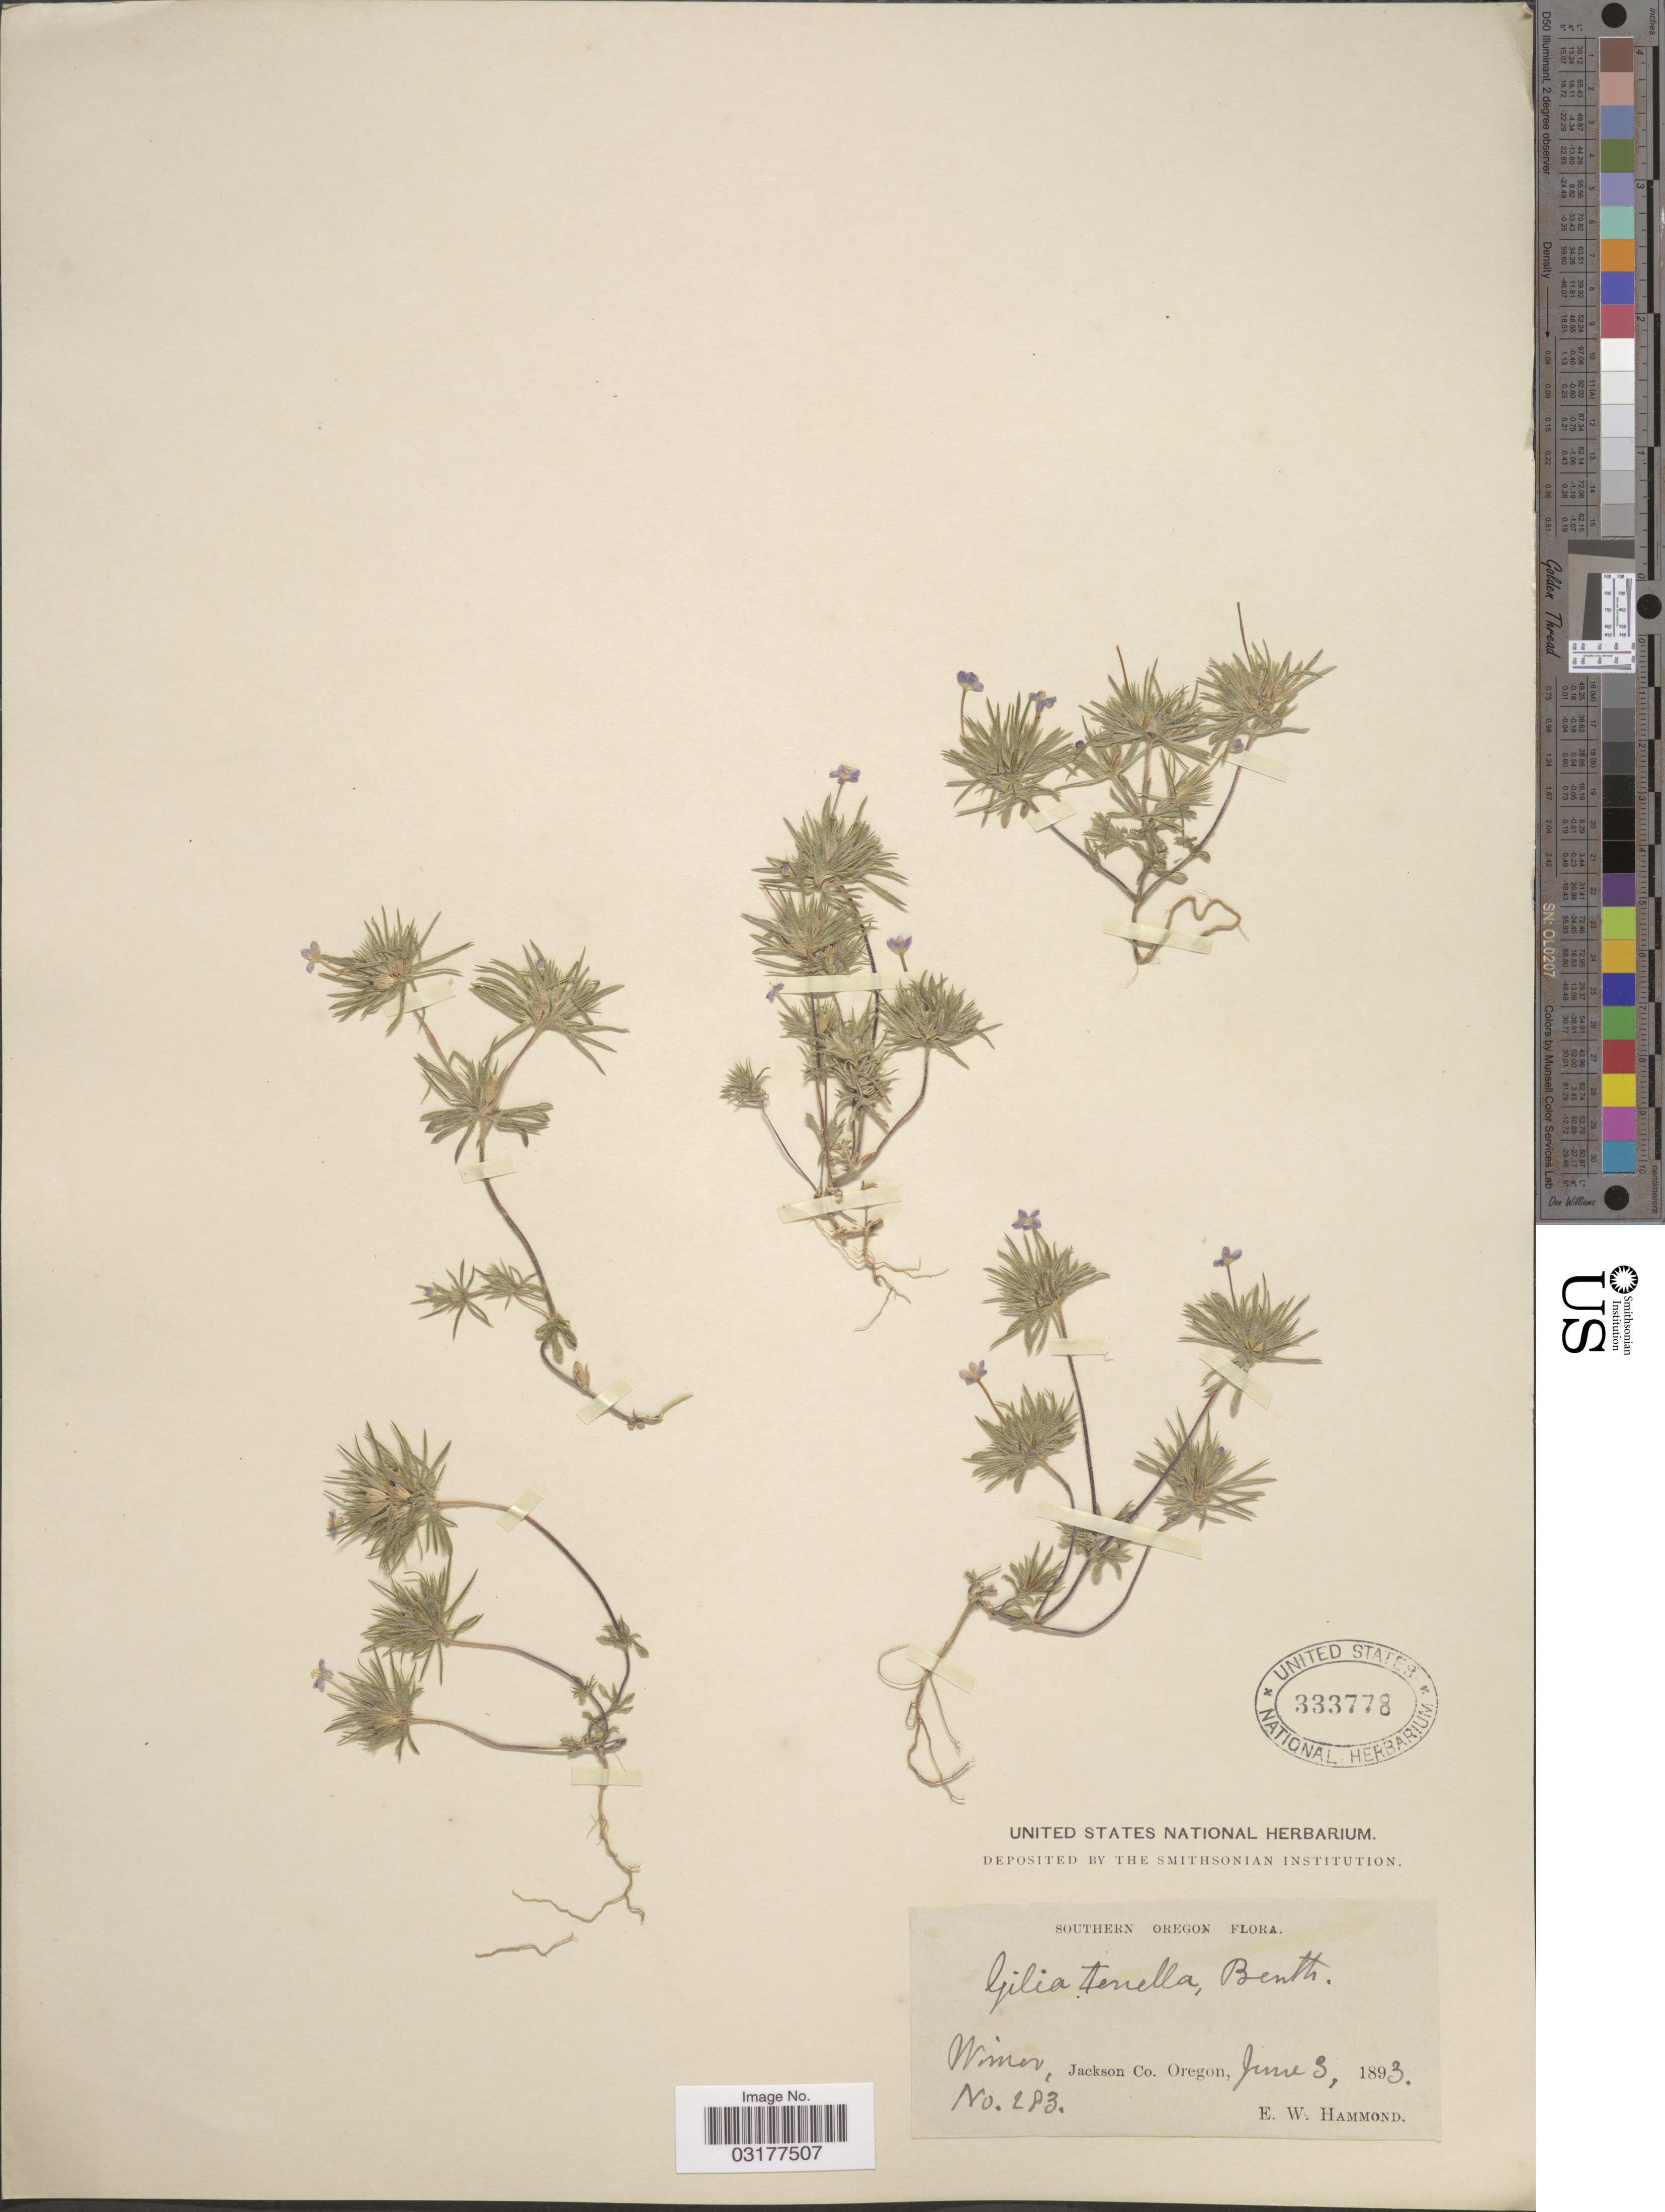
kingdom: Plantae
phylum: Tracheophyta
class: Magnoliopsida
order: Ericales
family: Polemoniaceae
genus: Leptosiphon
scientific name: Leptosiphon bicolor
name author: Nutt.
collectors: E. Hammond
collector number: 283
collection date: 1893-06-03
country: United States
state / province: Oregon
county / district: Jackson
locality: Southern Oregon. Wimer, Jackson Co.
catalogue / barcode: US 333778